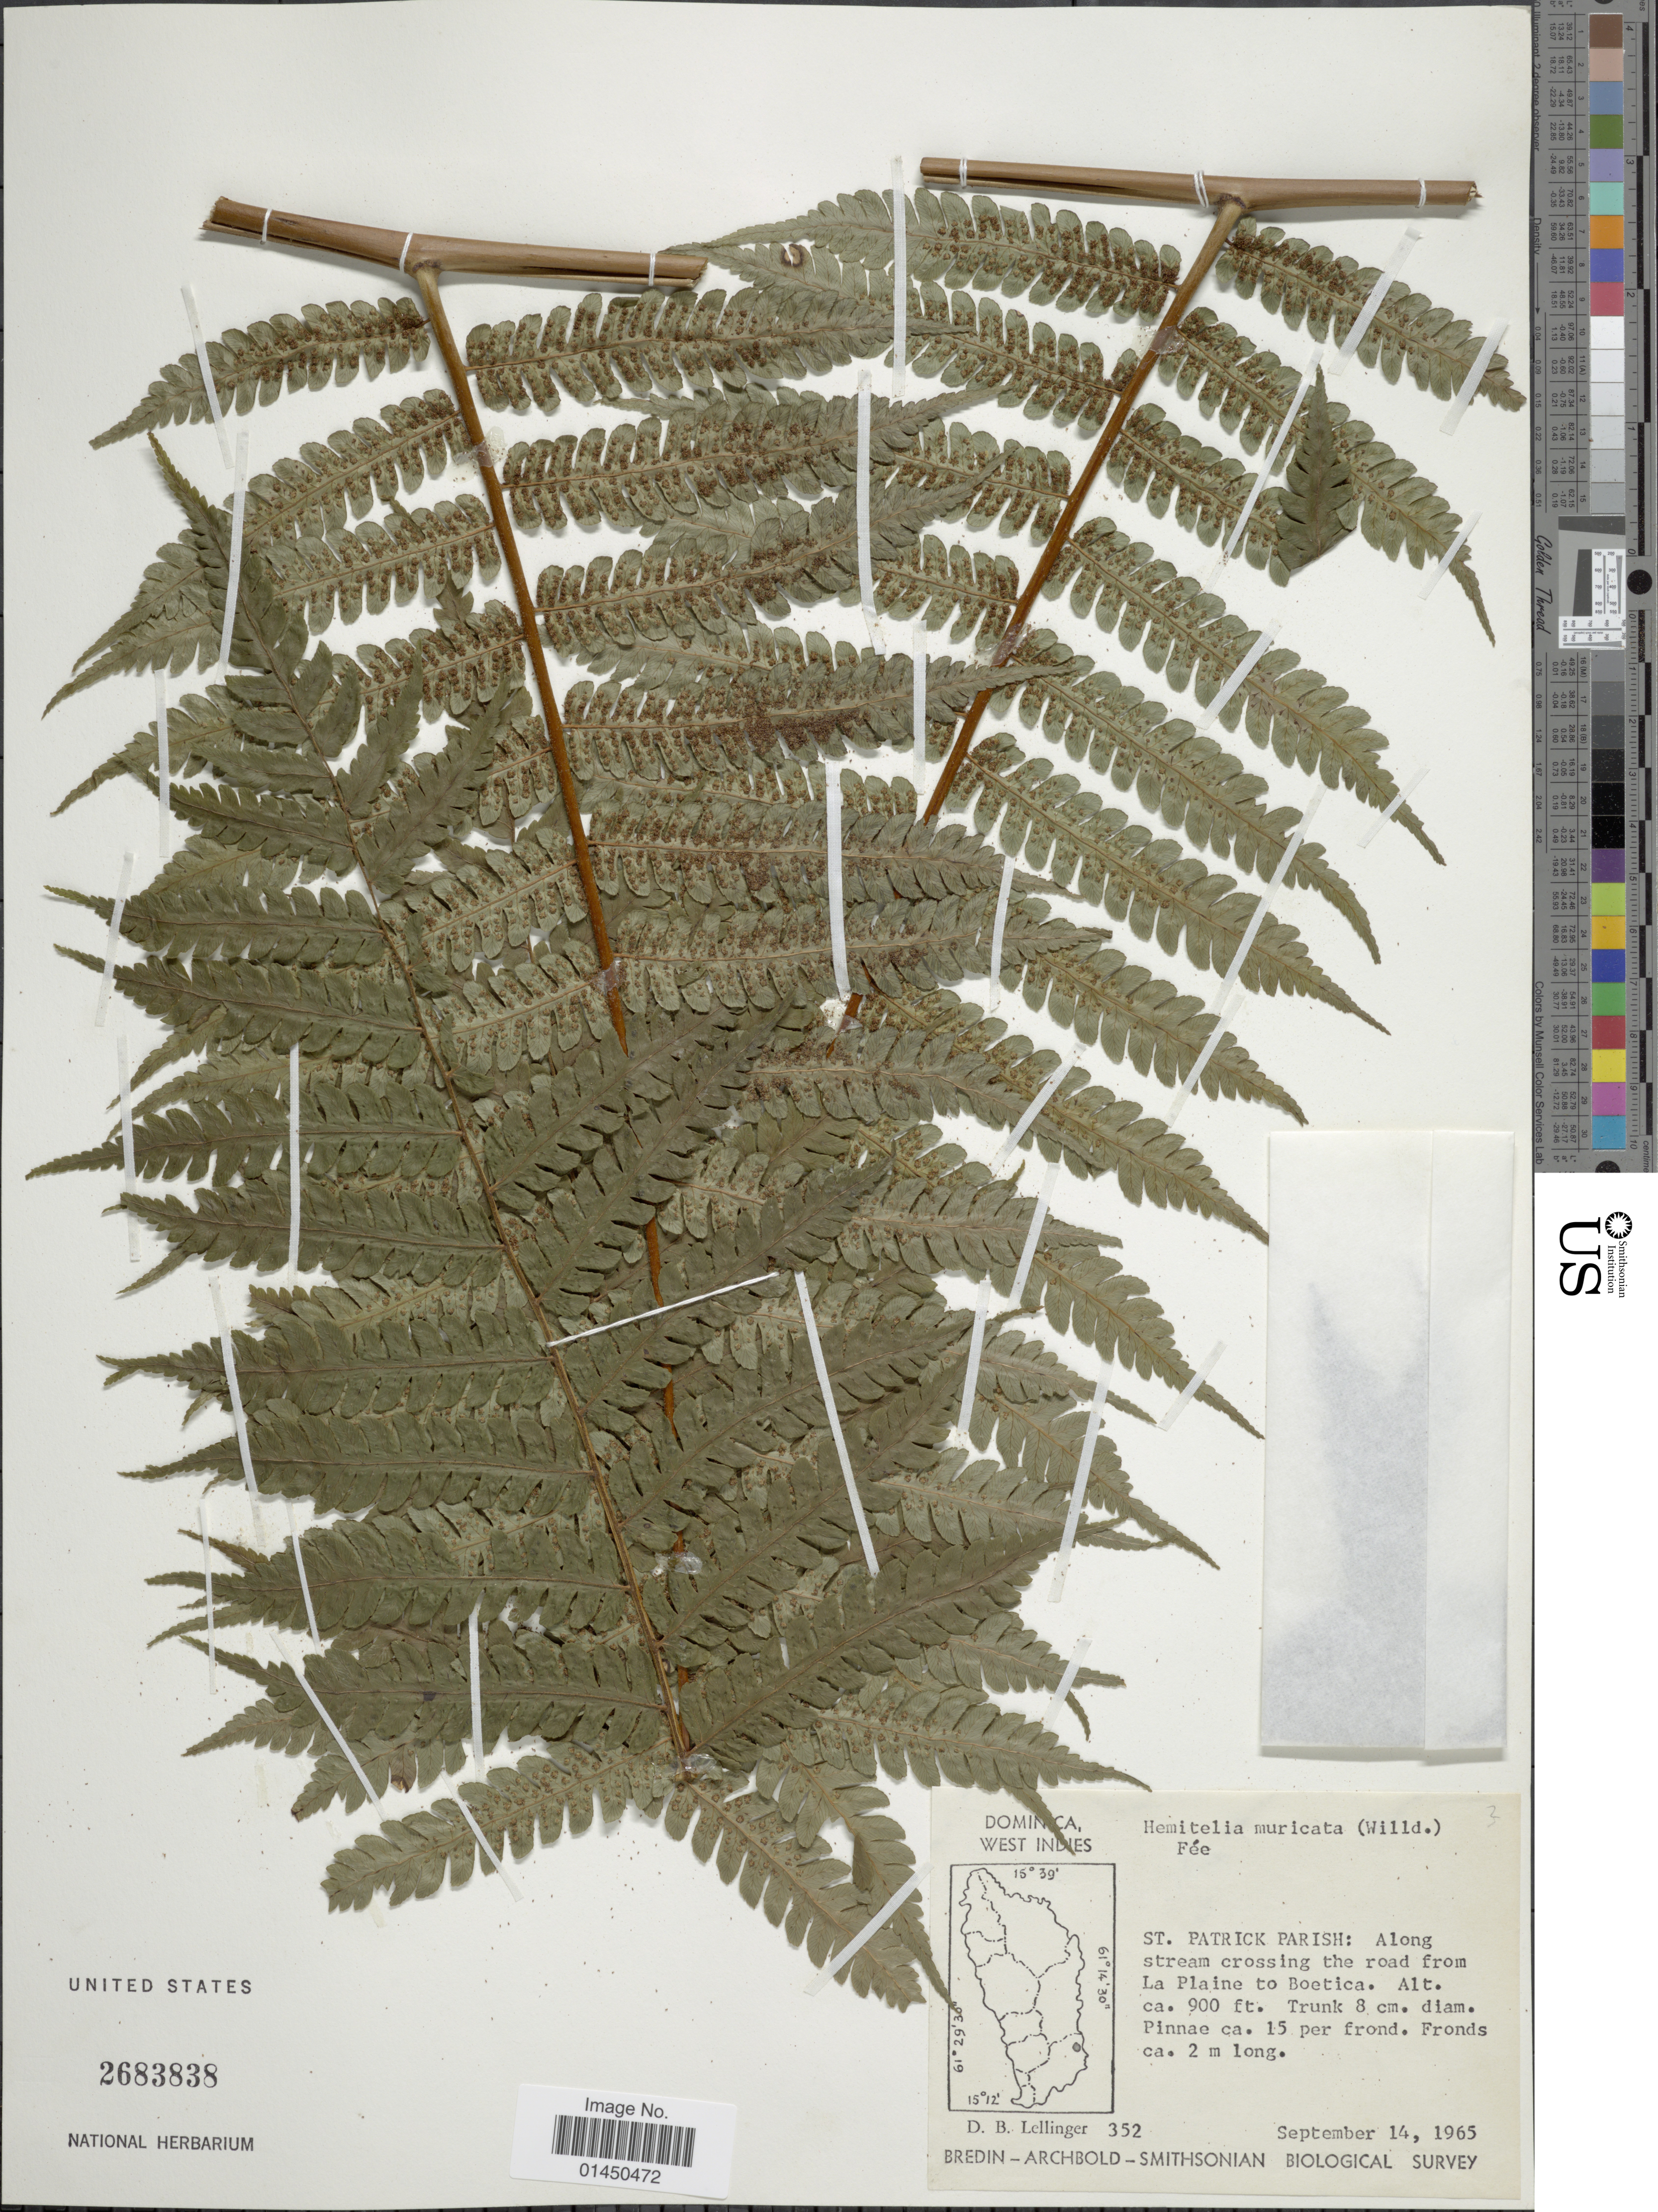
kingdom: Plantae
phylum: Tracheophyta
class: Polypodiopsida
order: Cyatheales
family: Cyatheaceae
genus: Cyathea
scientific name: Cyathea muricata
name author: (Willd.) Fée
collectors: D. B. Lellinger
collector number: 352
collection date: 1965-09-14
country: Dominica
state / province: St. Patrick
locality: Along stream crossing the road from La Plaine to Boetica.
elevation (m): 274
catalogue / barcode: US 2683838